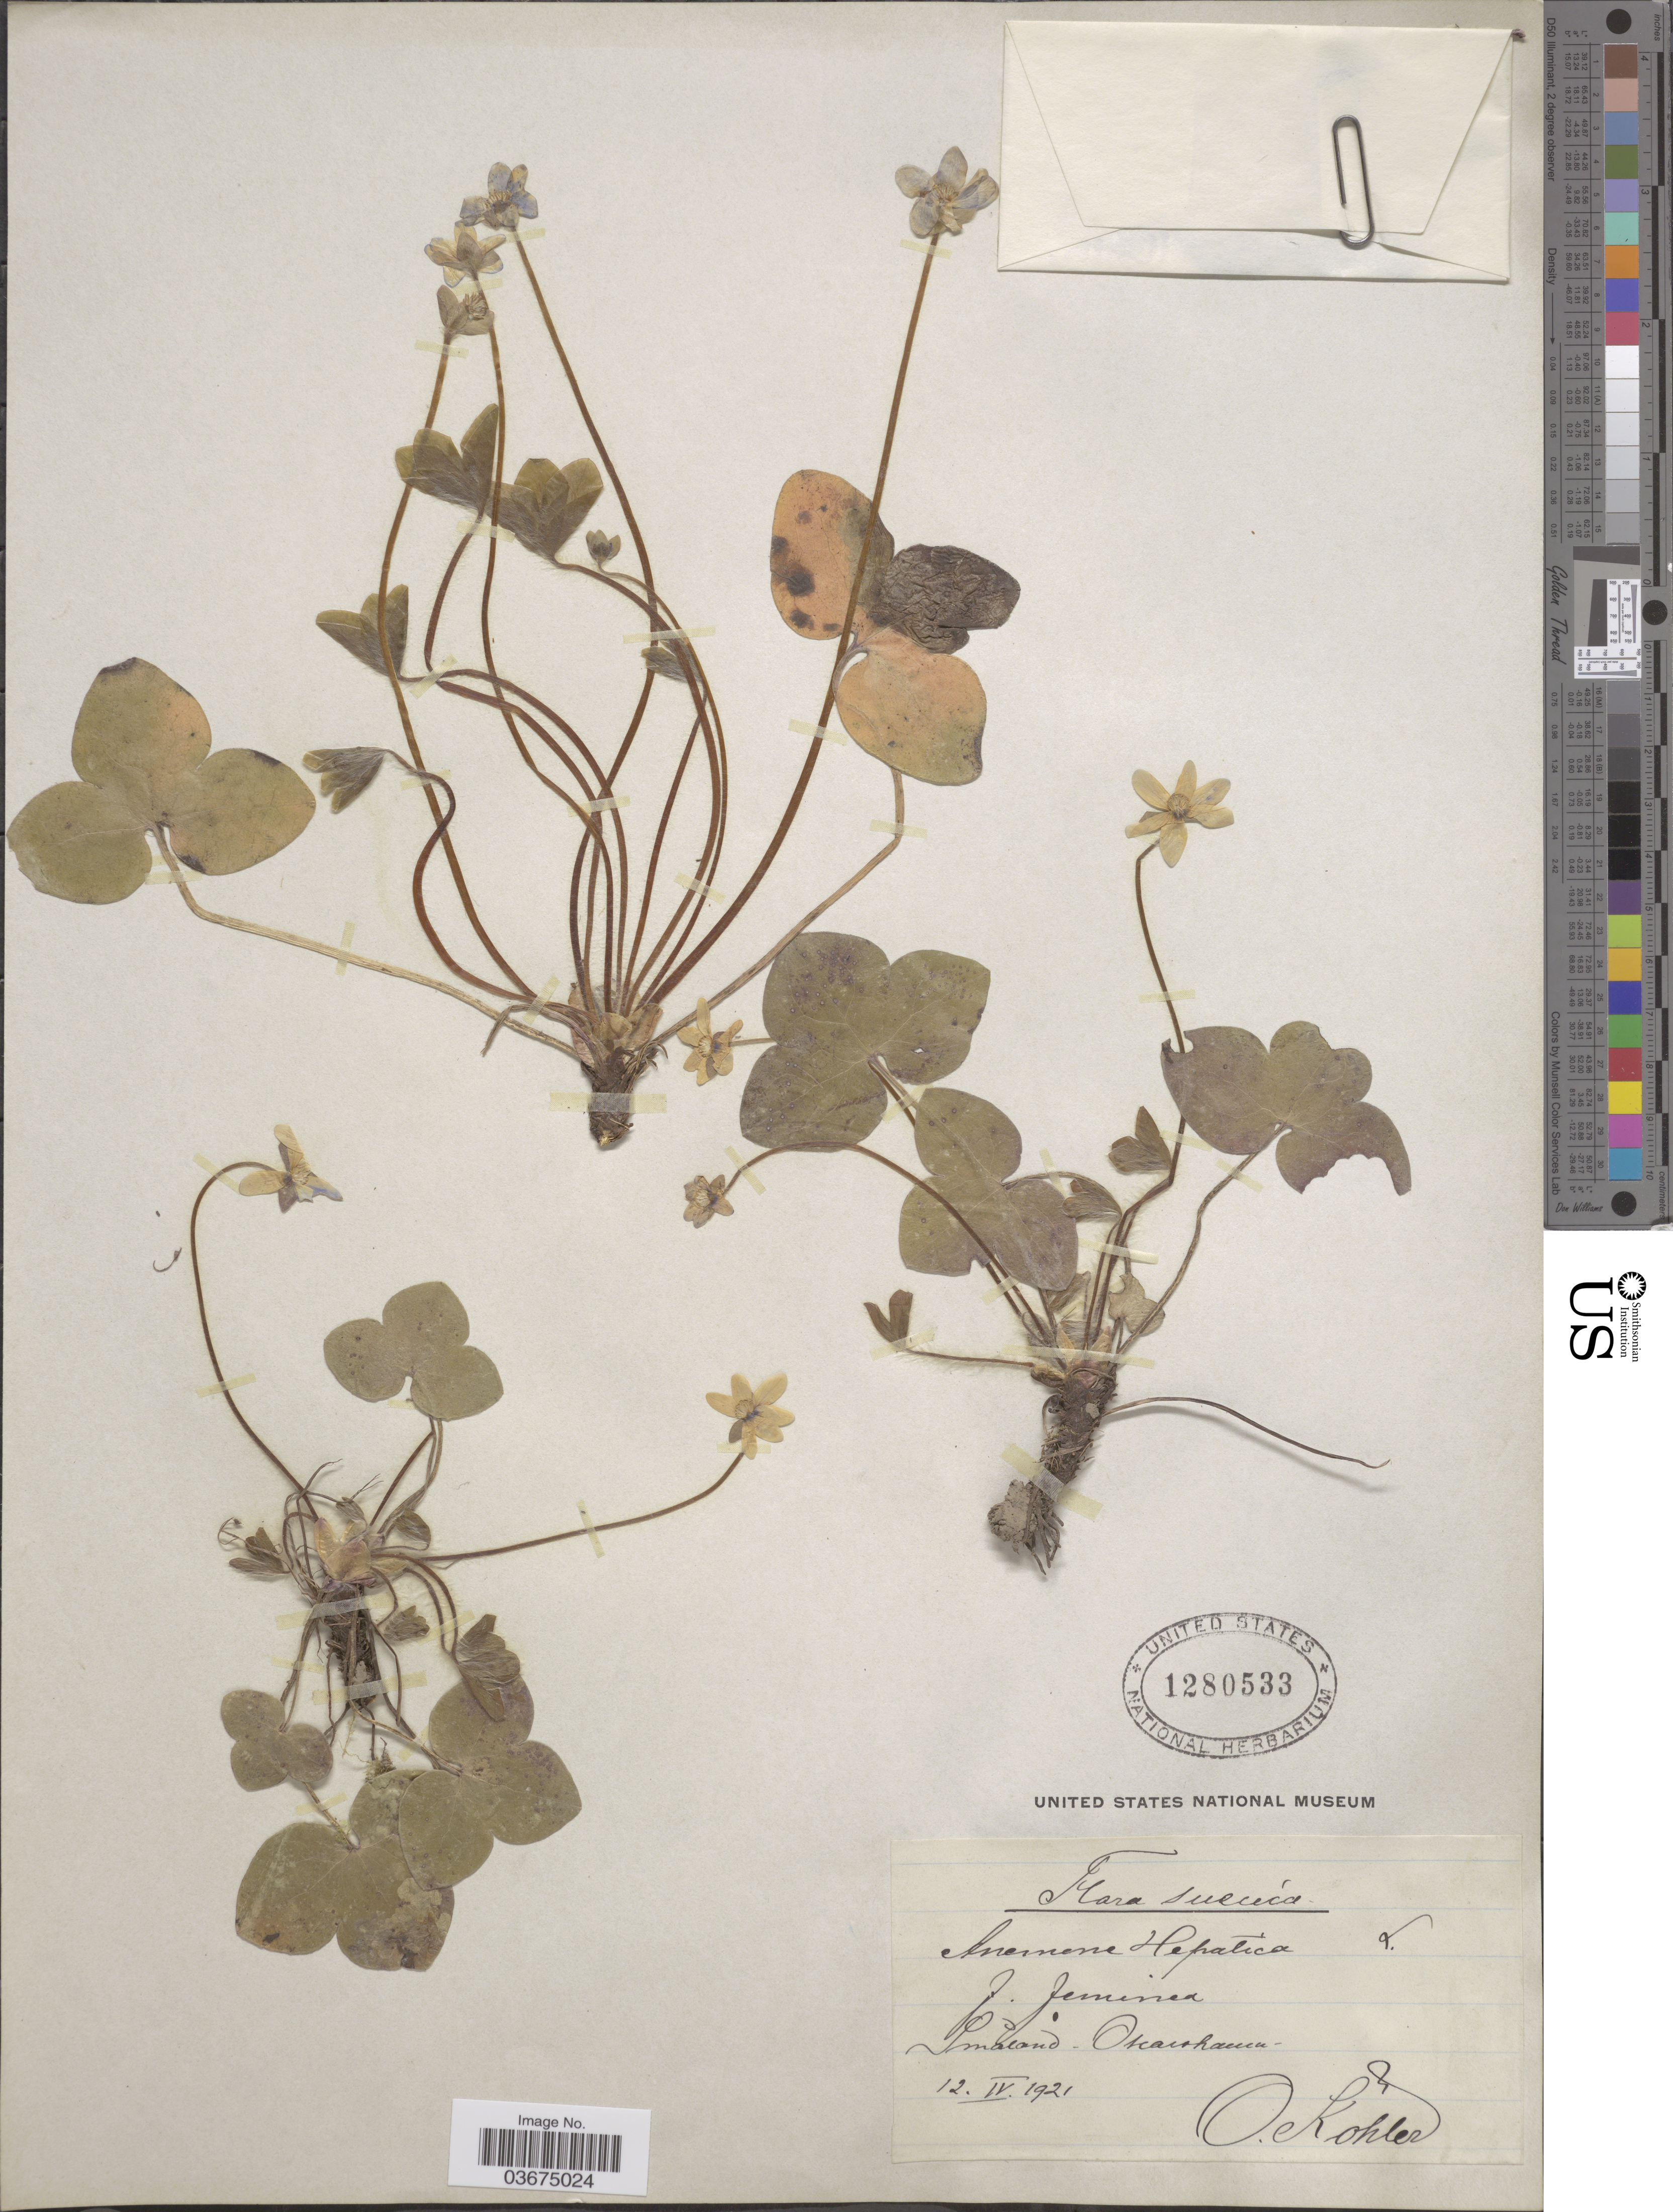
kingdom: Plantae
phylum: Tracheophyta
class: Magnoliopsida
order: Ranunculales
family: Ranunculaceae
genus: Hepatica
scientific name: Hepatica triloba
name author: Chaix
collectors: O. Köhler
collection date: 1921-04-12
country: Sweden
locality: Suecia. Smaland - Oscarshamn.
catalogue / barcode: US 1280533